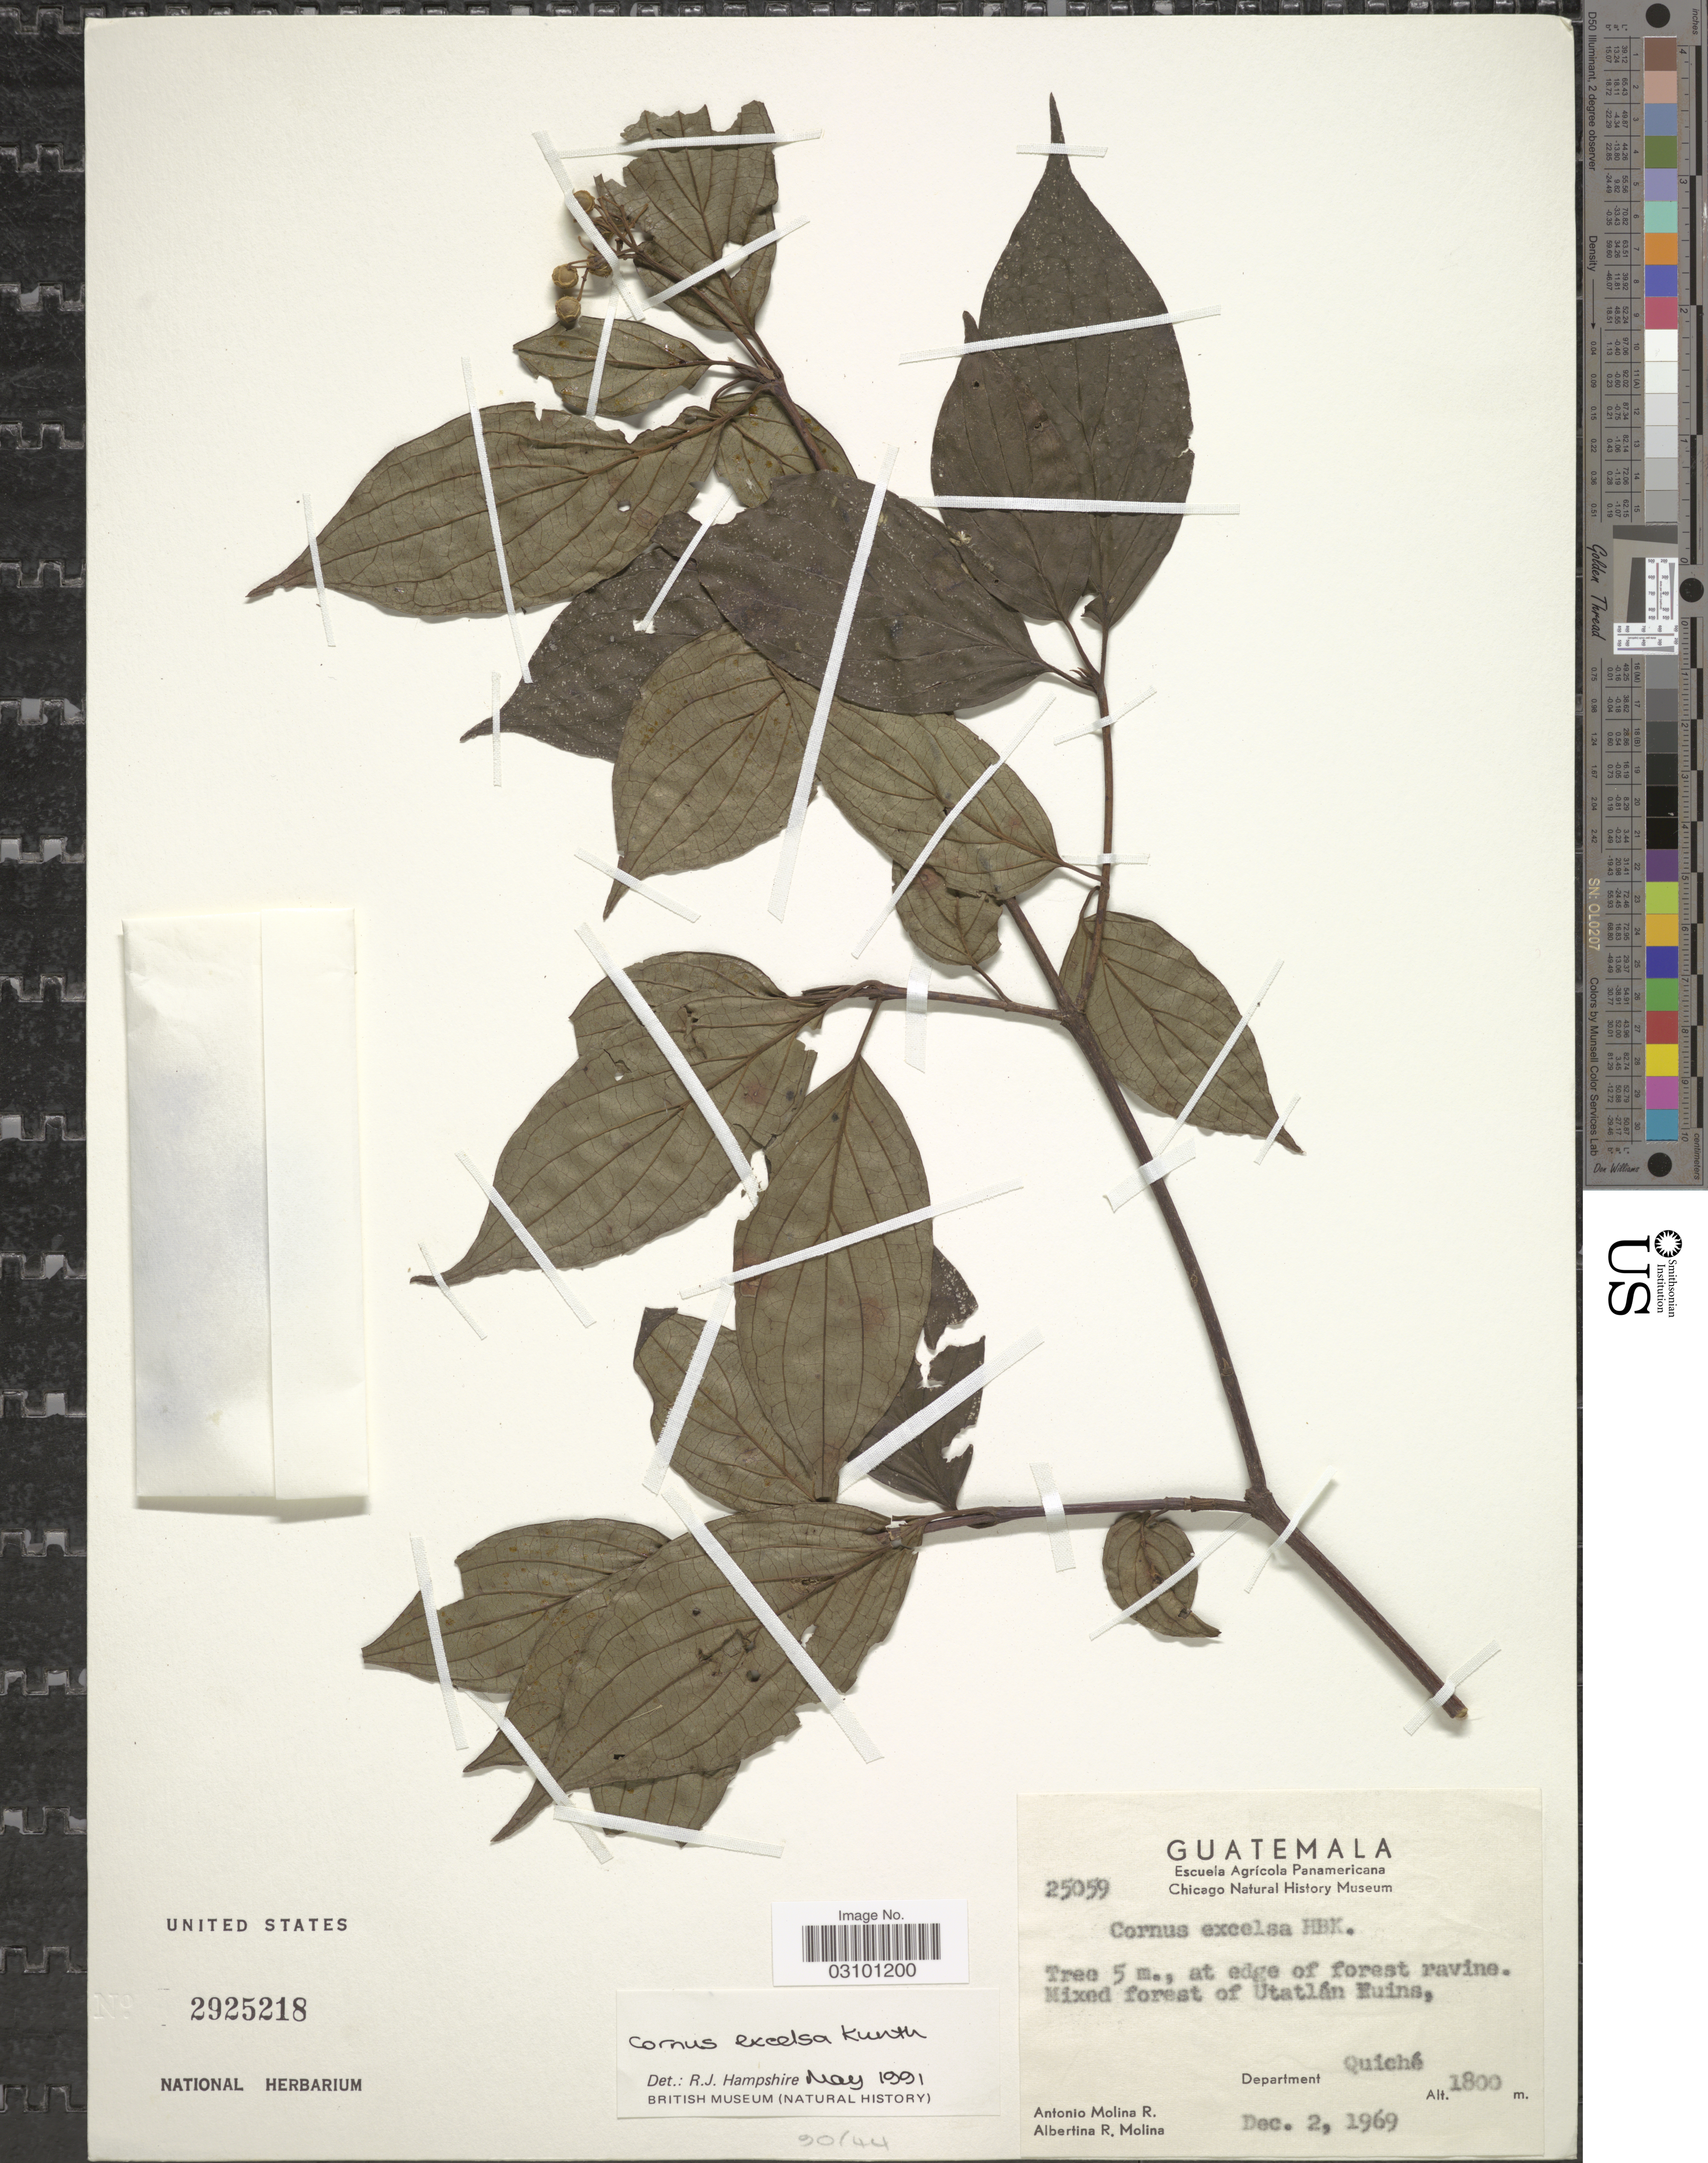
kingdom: Plantae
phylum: Tracheophyta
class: Magnoliopsida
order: Cornales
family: Cornaceae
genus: Cornus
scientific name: Cornus excelsa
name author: Kunth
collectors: A. Molina R. & A. R. Molina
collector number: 25059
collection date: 1969-12-02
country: Guatemala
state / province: El Quiché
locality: At edge of forest ravine. Mixed forest of Utatlán Ruins. Department Quiché.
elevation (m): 1800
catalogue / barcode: US 2925218